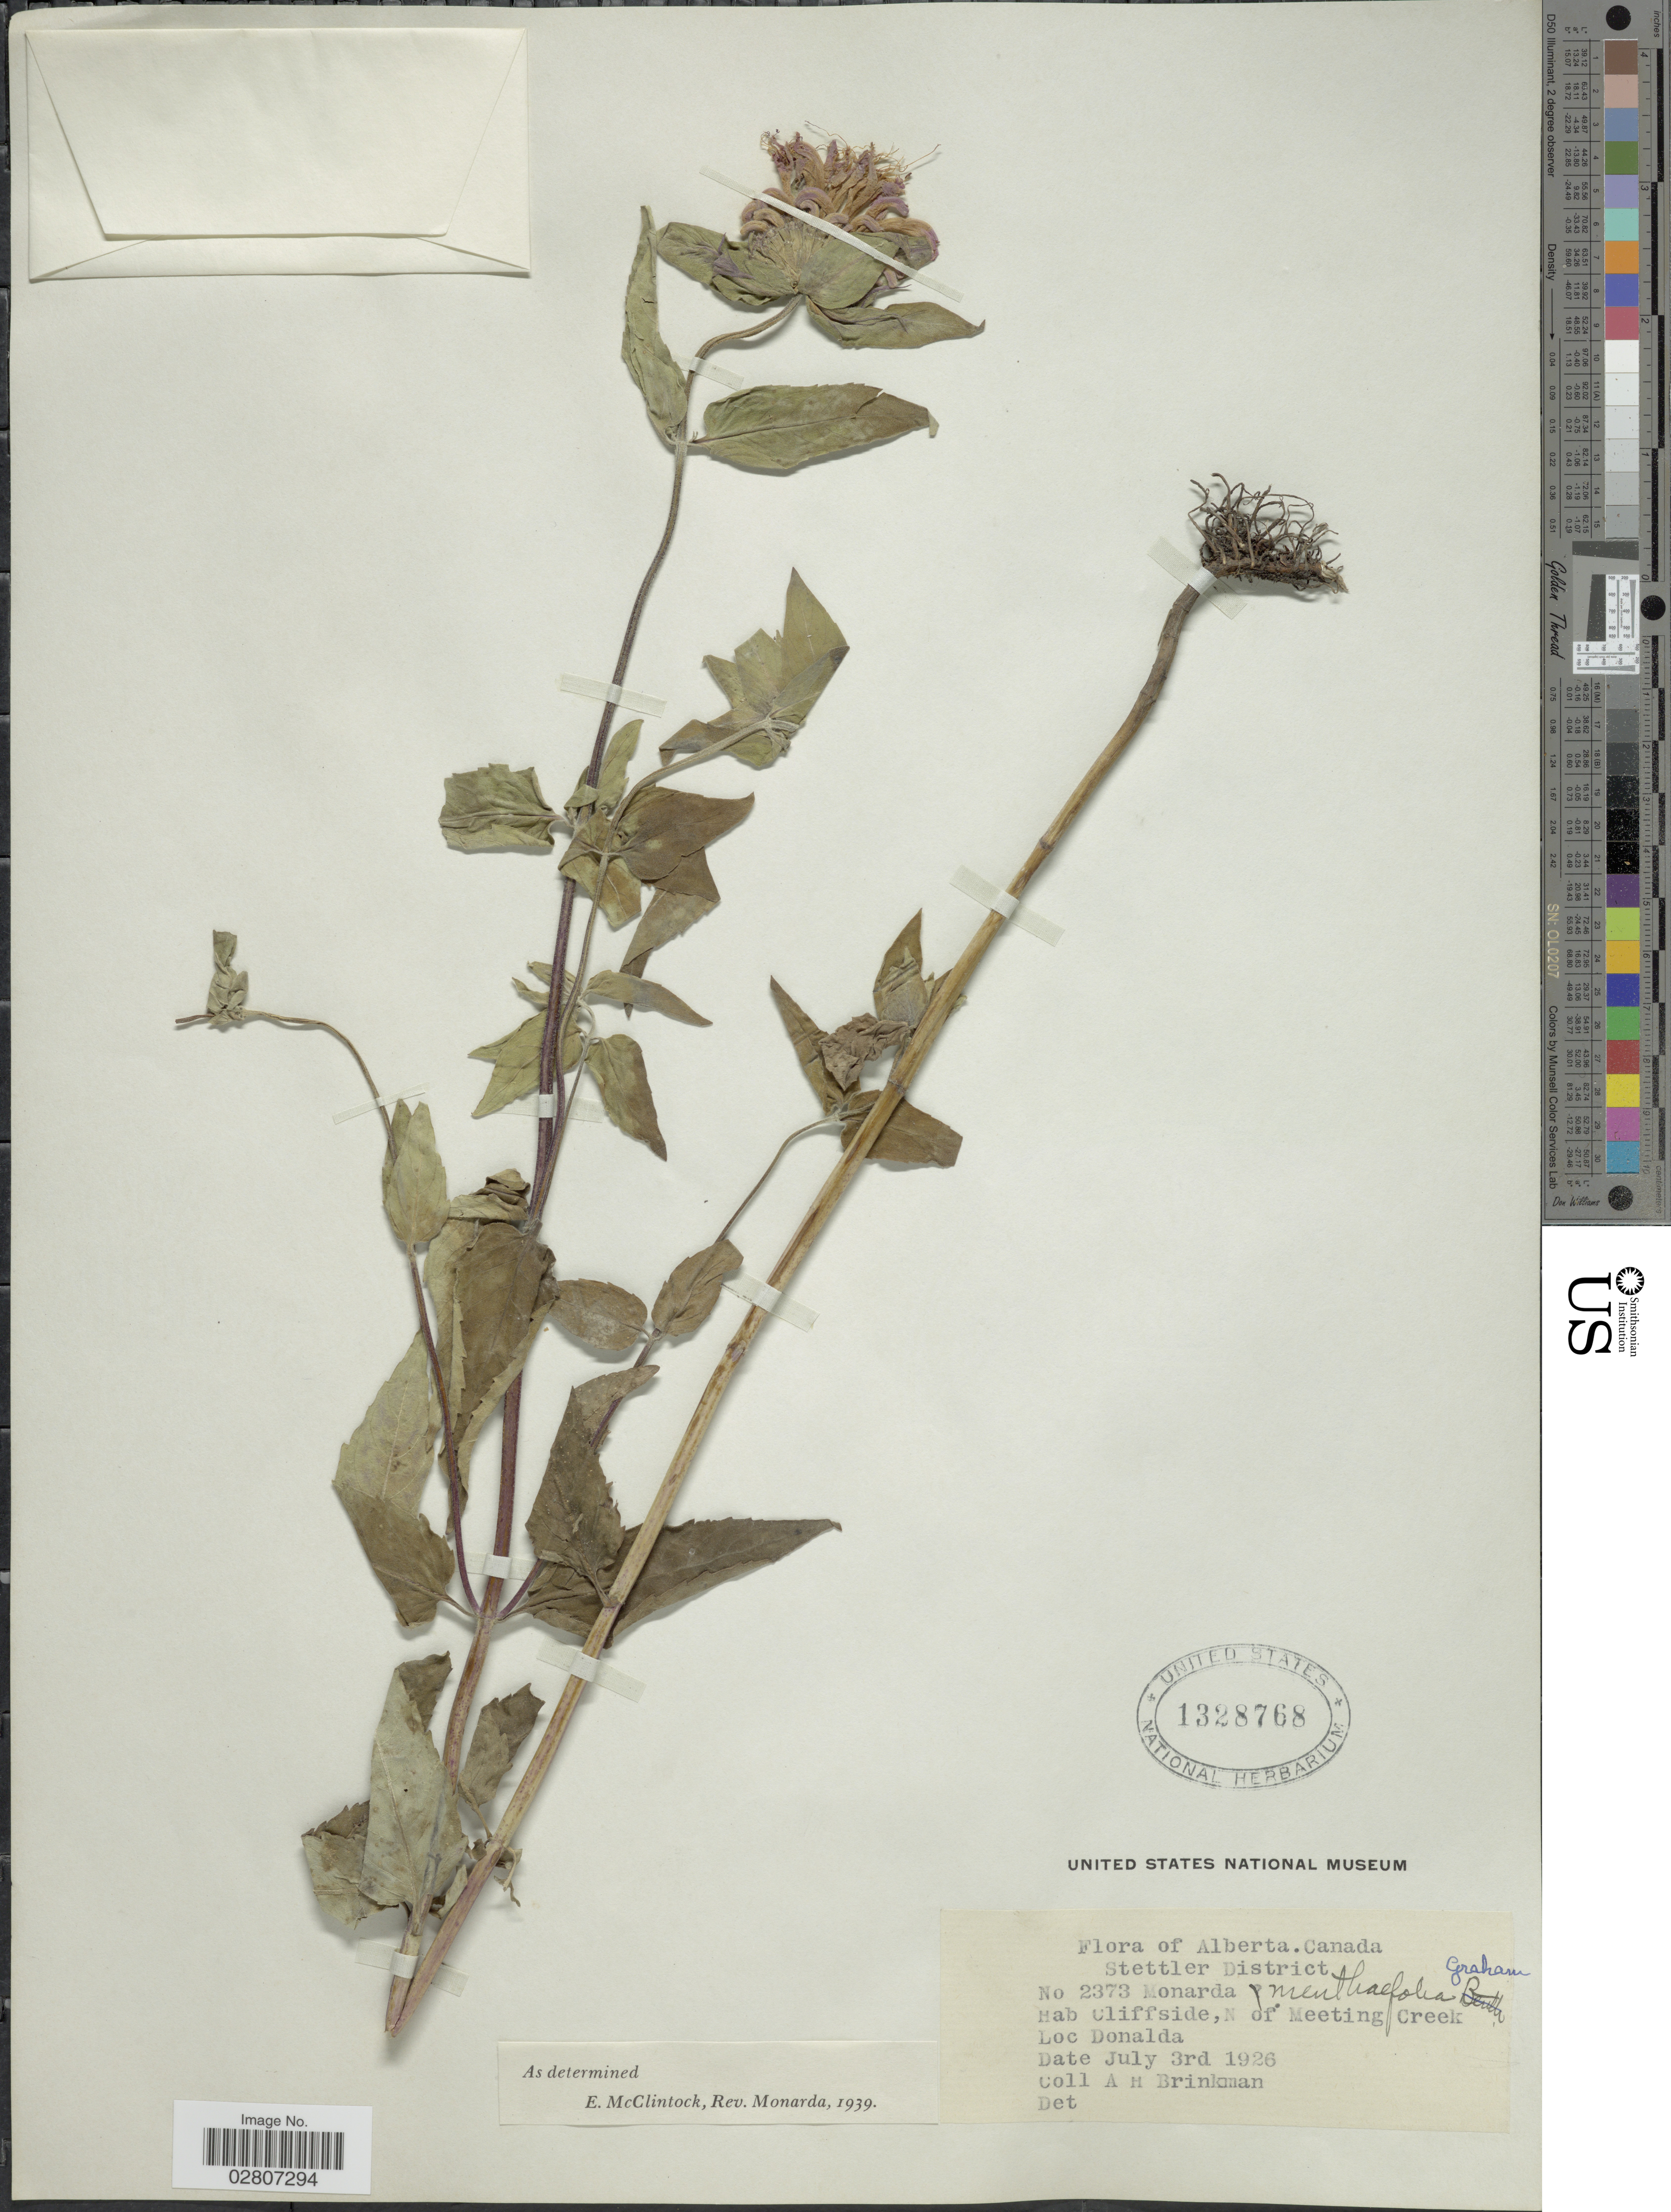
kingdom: Plantae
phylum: Tracheophyta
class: Magnoliopsida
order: Lamiales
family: Lamiaceae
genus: Monarda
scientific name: Monarda fistulosa var. menthifolia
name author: (Graham) Fernald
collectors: A. Brinkman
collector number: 2373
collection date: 1926-07-03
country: Canada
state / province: Alberta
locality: Stettler District. Cliffside, N of Meeting Creek. Donalda.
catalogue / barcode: US 1328768